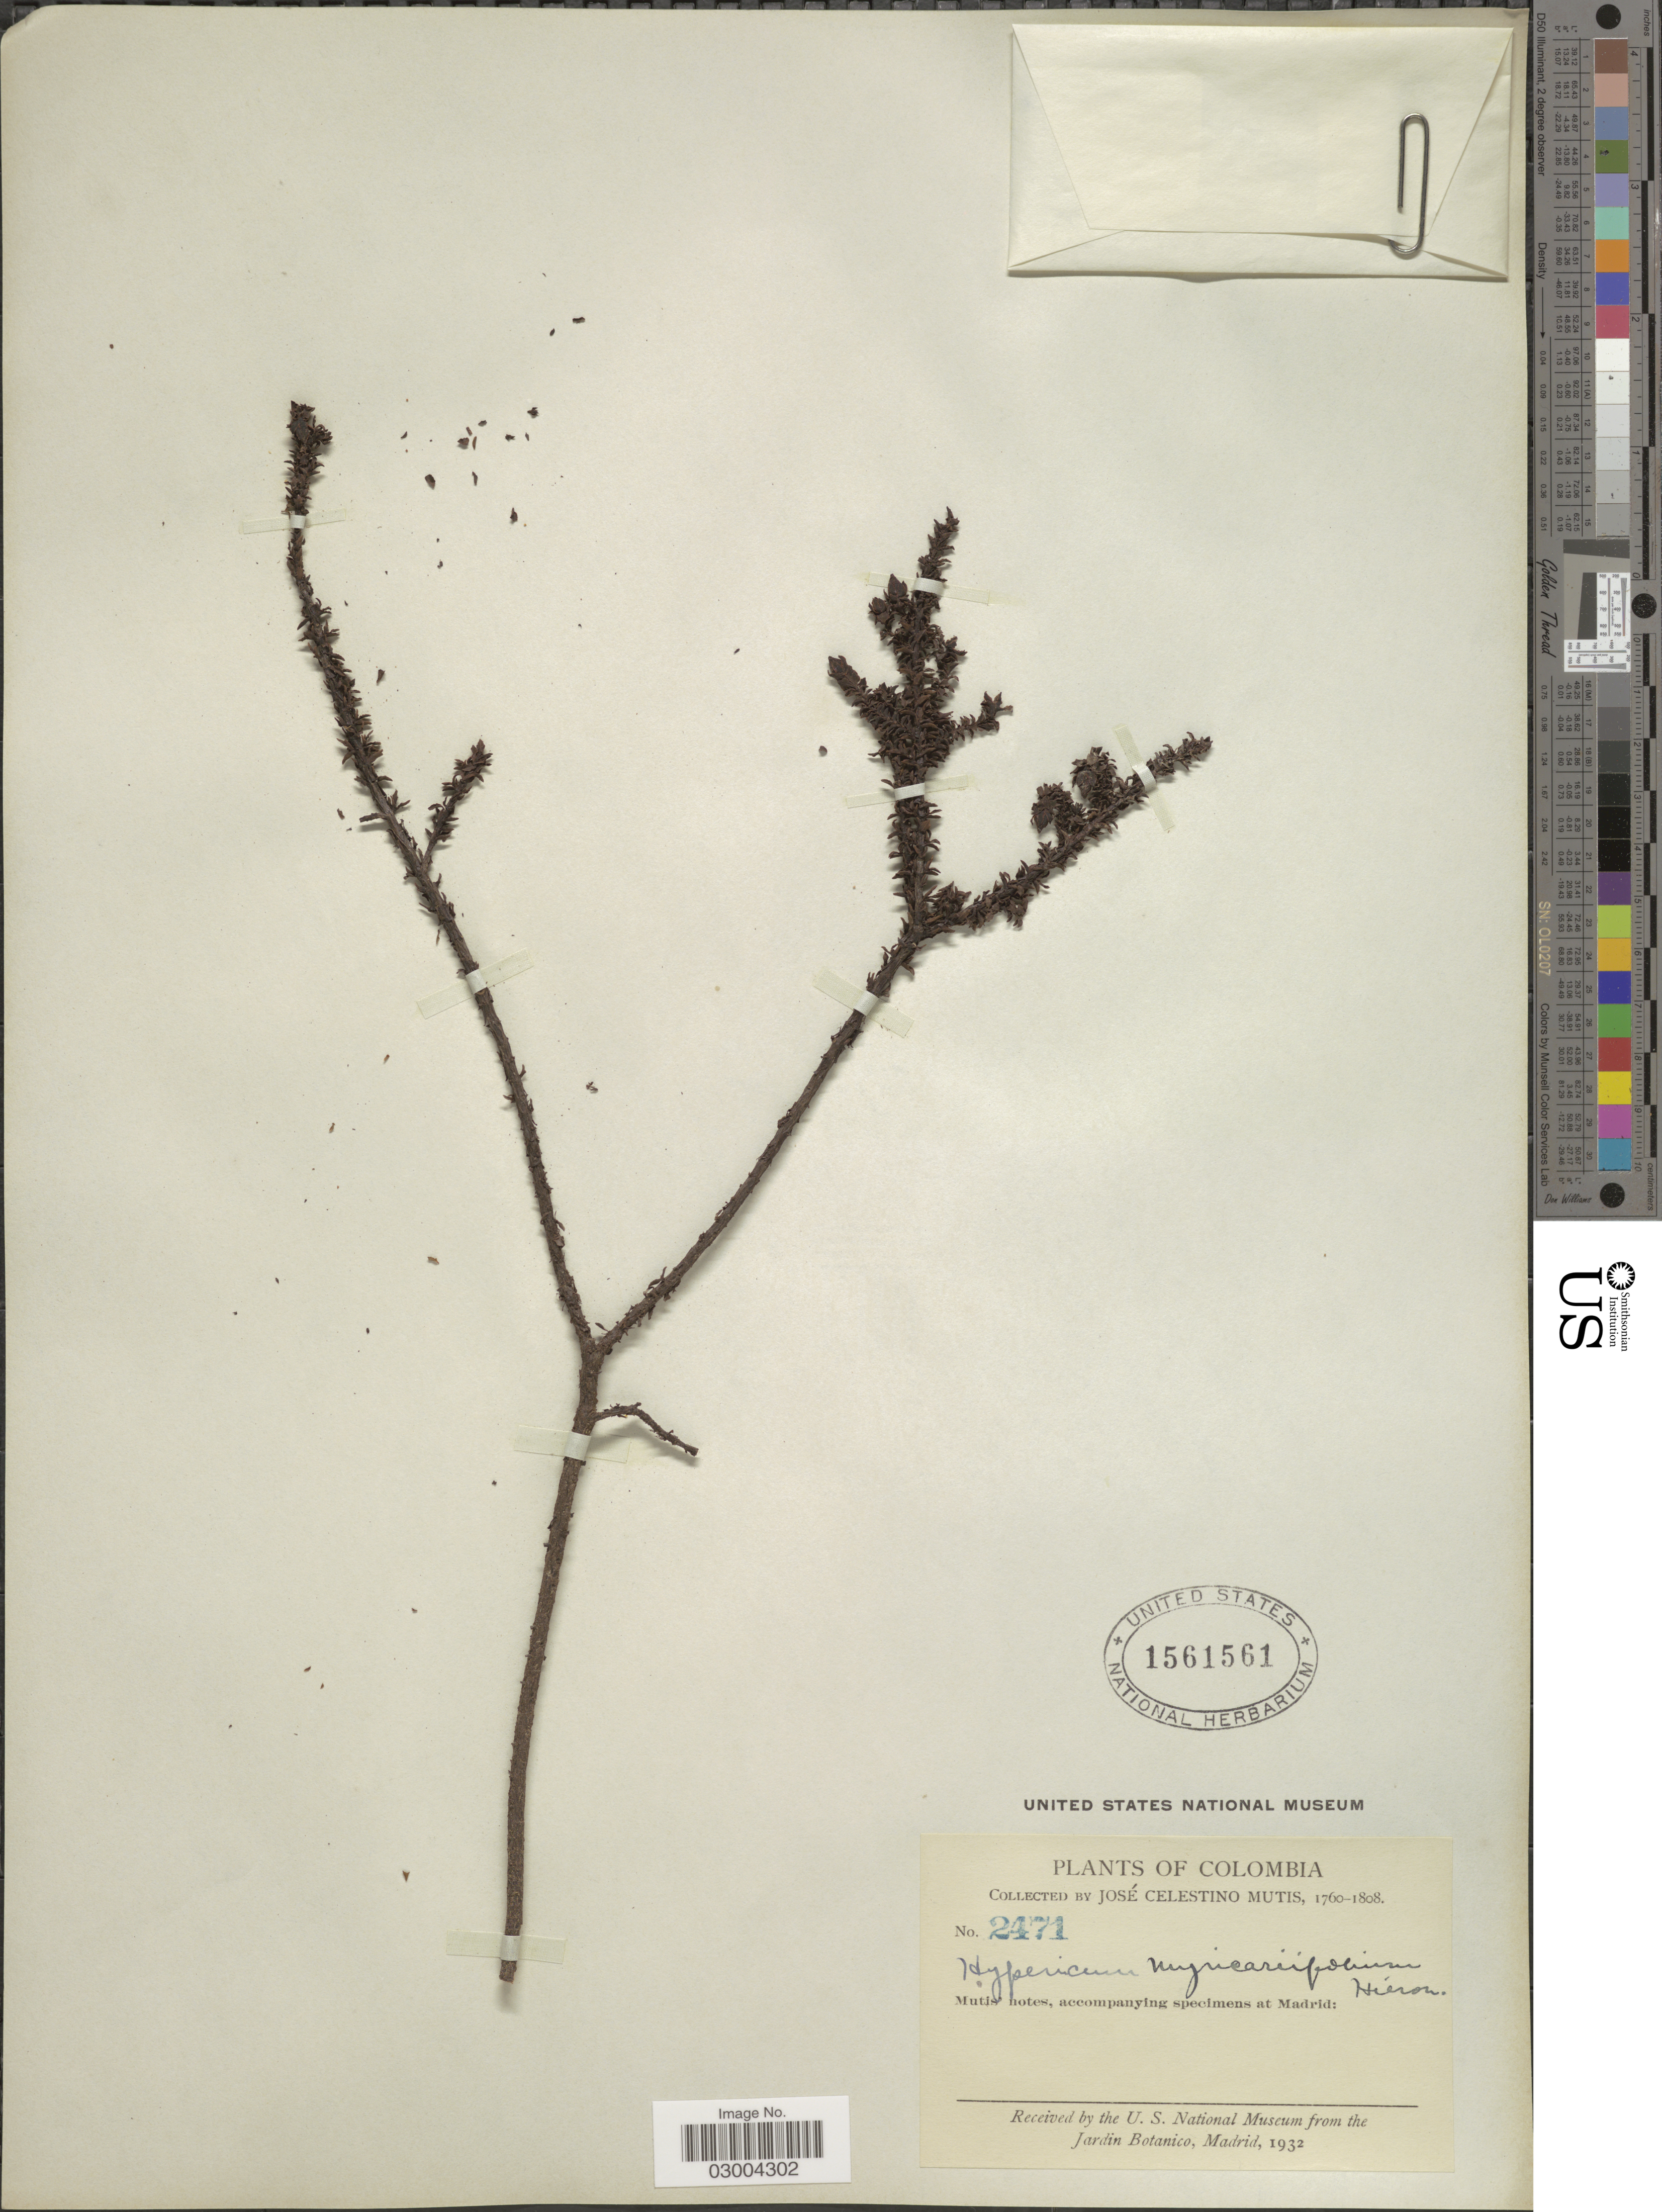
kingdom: Plantae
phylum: Tracheophyta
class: Magnoliopsida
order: Malpighiales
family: Hypericaceae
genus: Hypericum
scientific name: Hypericum myricariifolium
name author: Hieron.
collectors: J. C. B. Mutis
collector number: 2471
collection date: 1760/1808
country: Colombia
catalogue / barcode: US 1561561